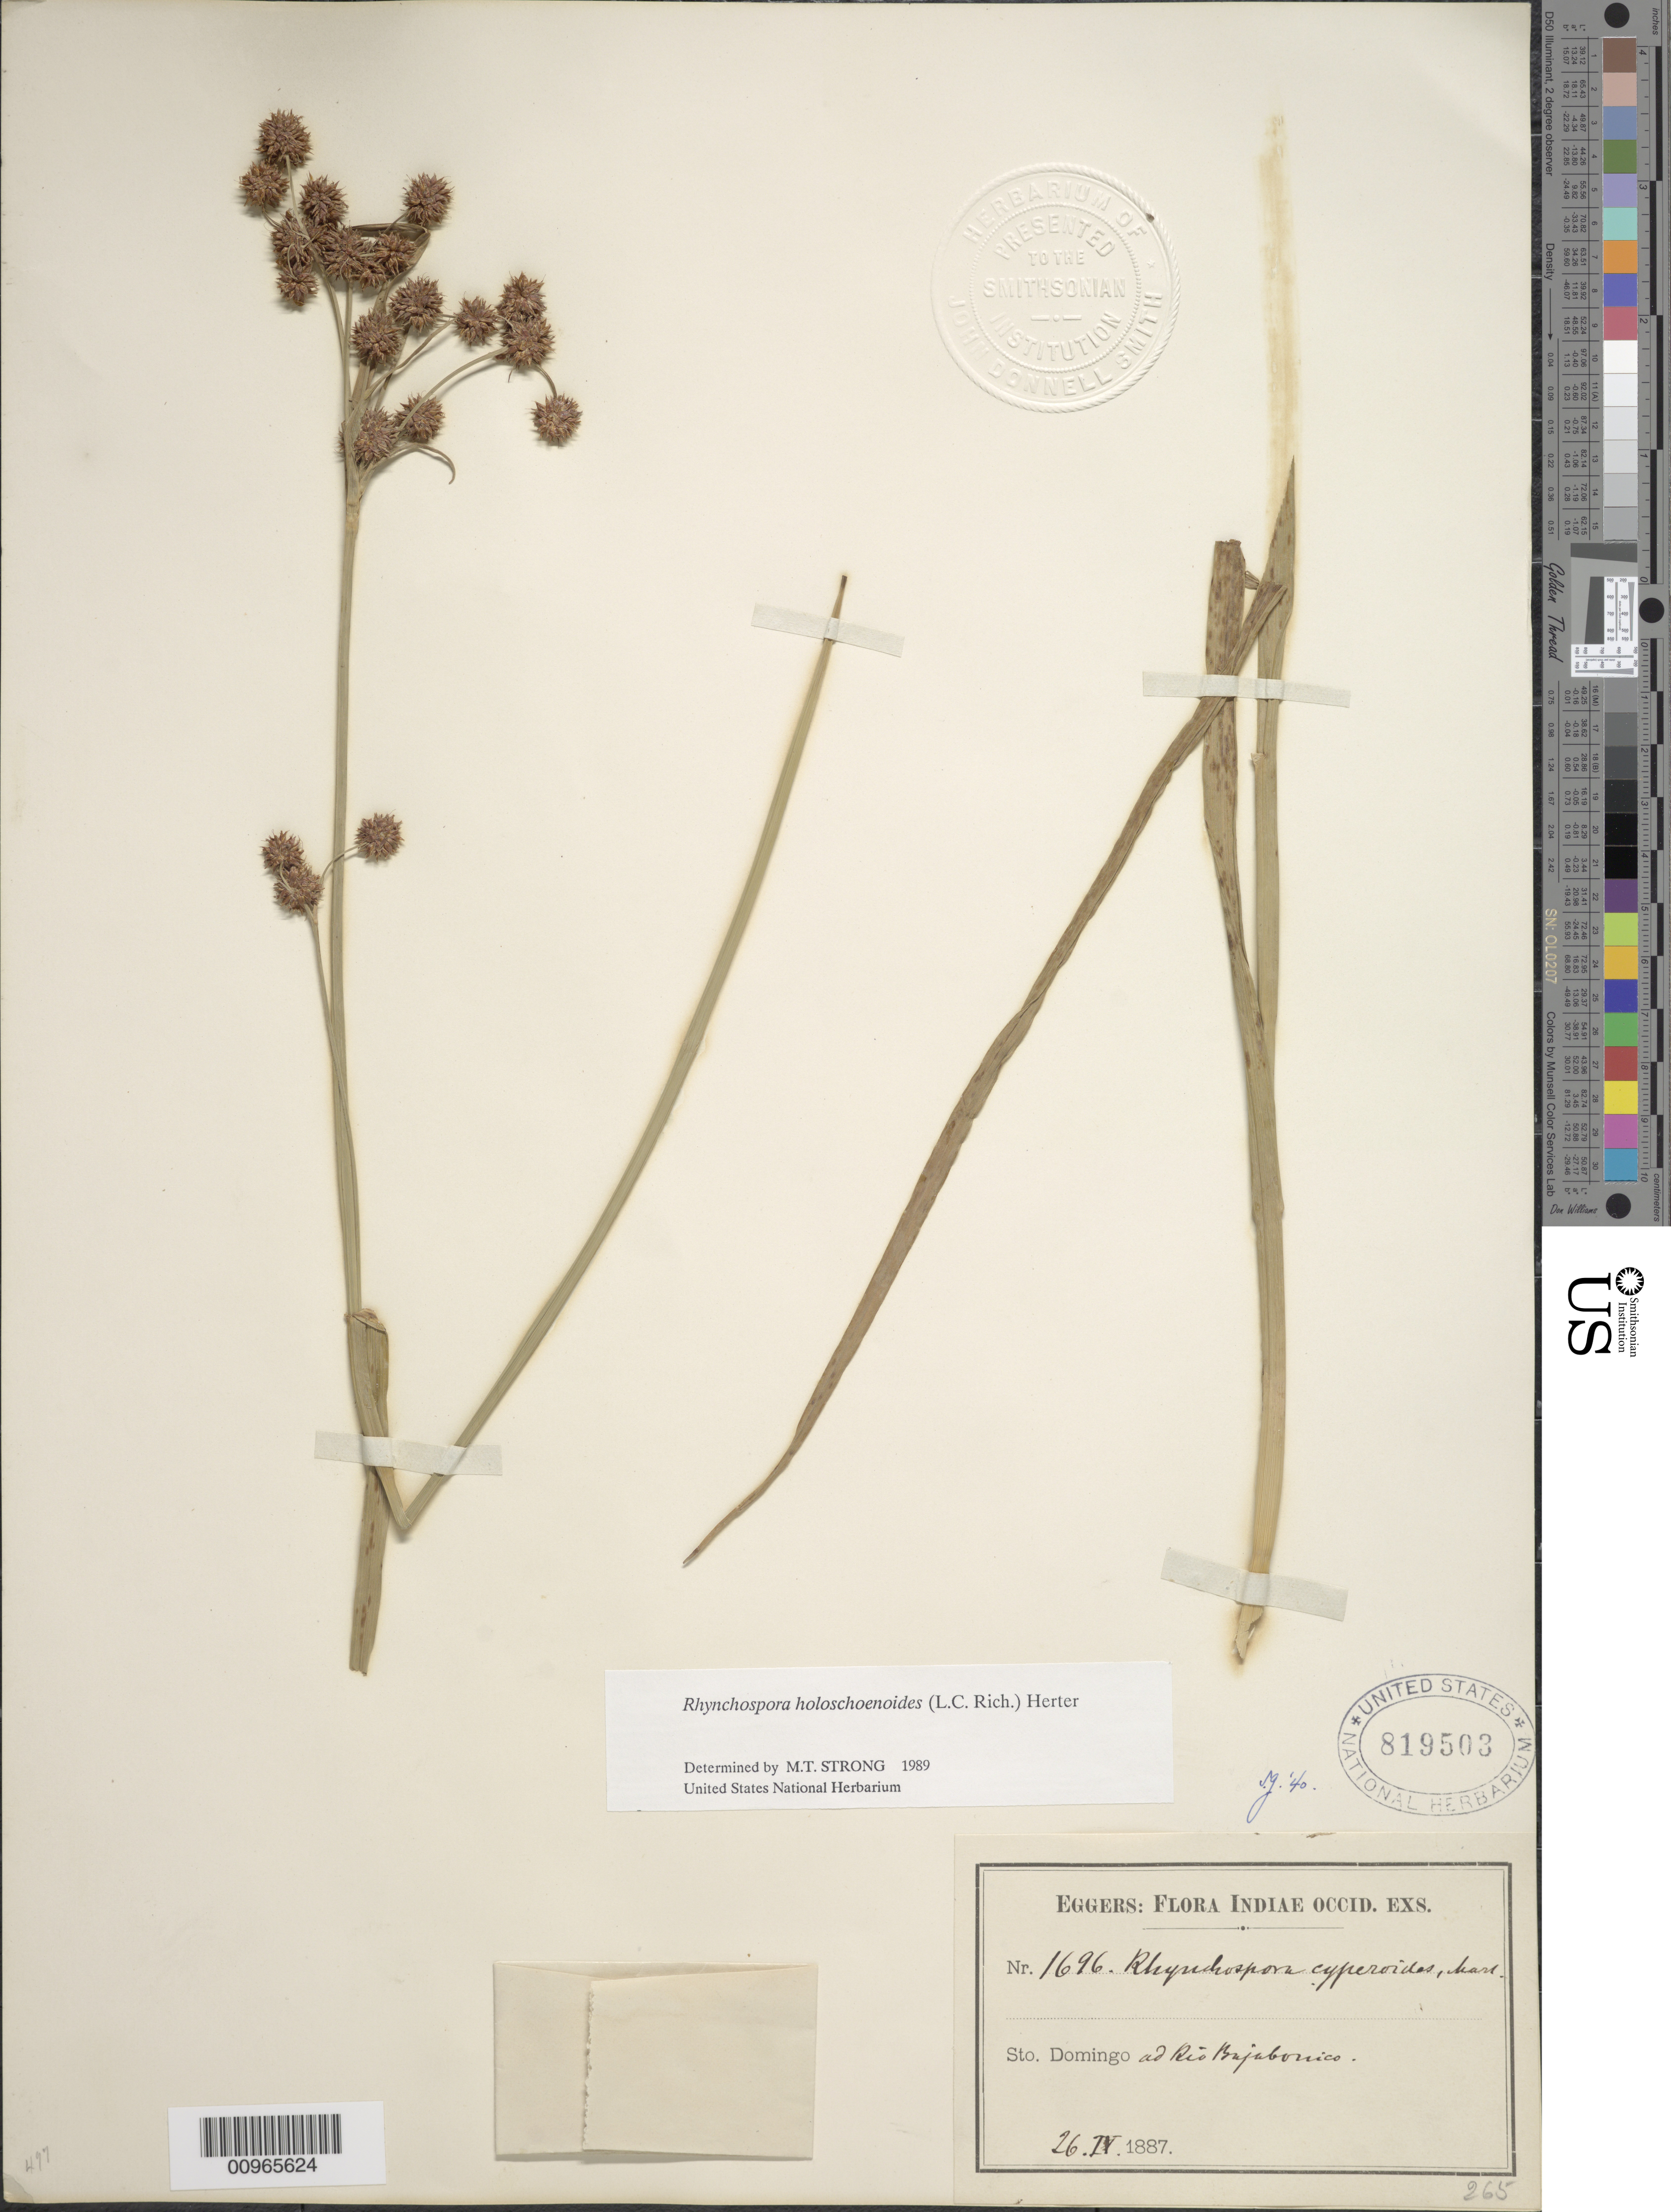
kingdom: Plantae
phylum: Tracheophyta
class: Liliopsida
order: Poales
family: Cyperaceae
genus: Rhynchospora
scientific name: Rhynchospora holoschoenoides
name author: (Rich.) Herter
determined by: Strong, M. T., (US), Smithsonian Institution - National Museum of Natural History (UNITED STATES)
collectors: H. F. A. von Eggers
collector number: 1696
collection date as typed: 26 Apr 1887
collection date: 1887-04-26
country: Dominican Republic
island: Hispaniola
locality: ad Rio Bajabonico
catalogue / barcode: US 819503